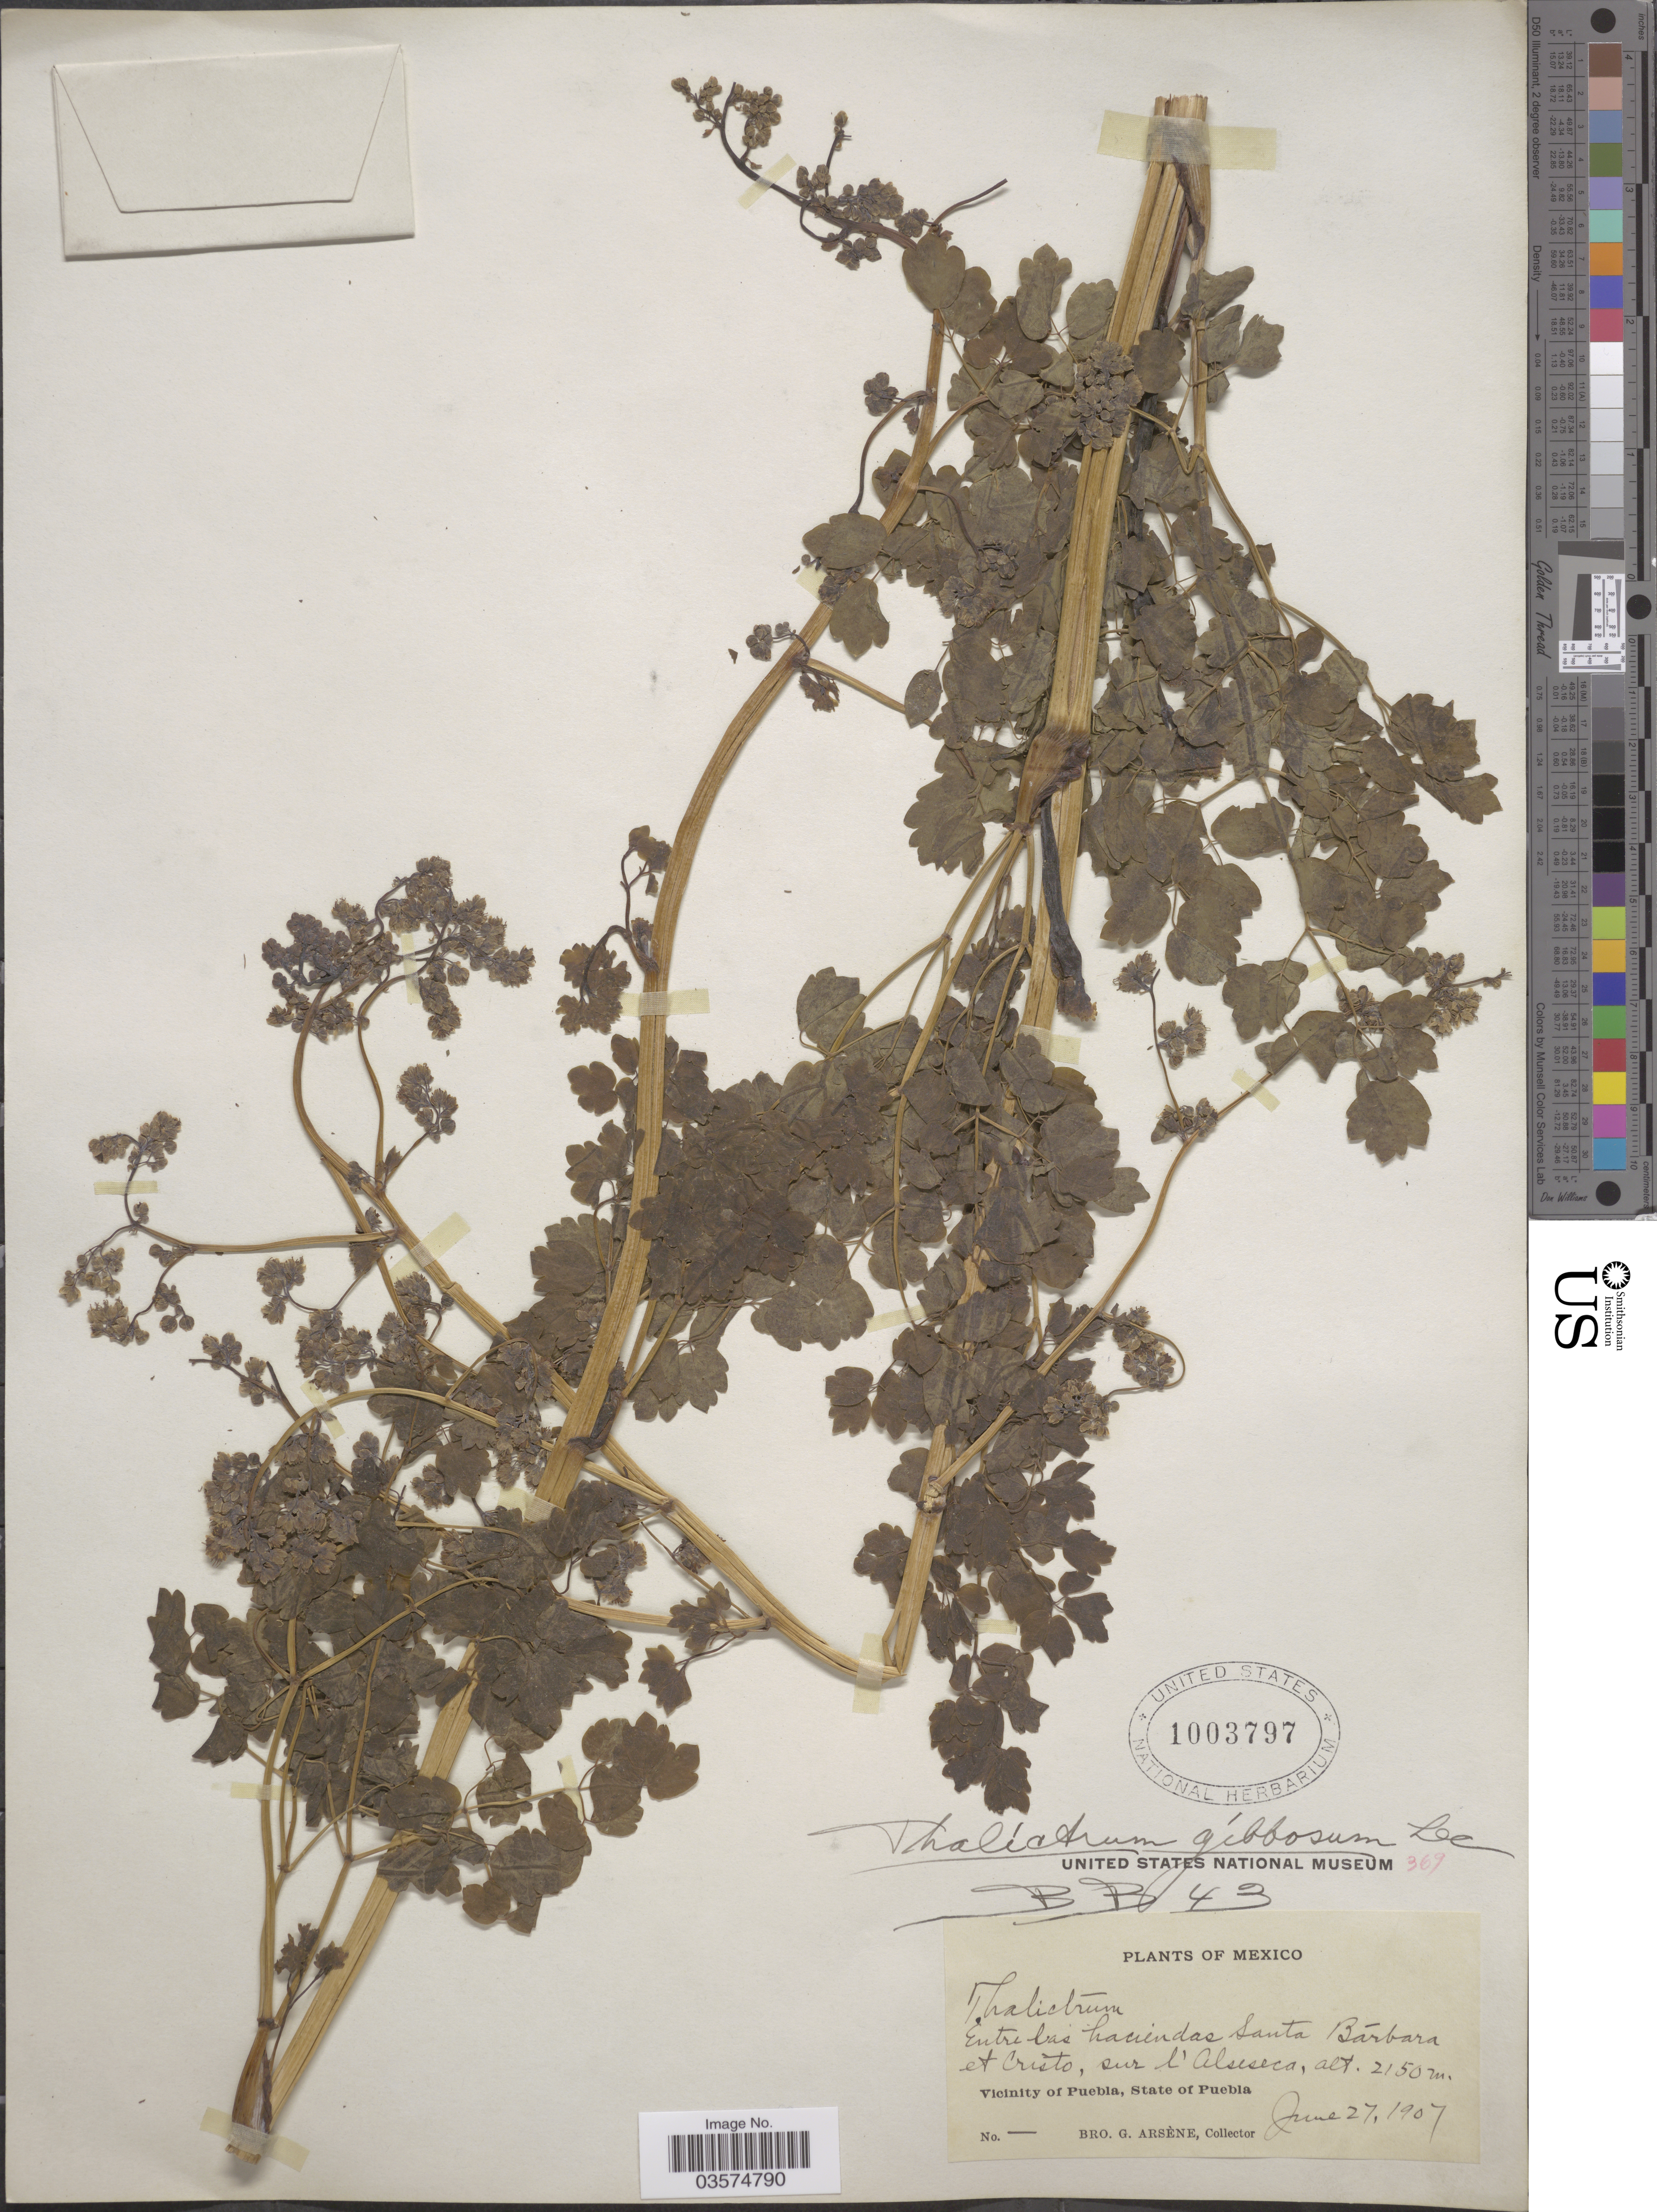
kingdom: Plantae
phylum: Tracheophyta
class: Magnoliopsida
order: Ranunculales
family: Ranunculaceae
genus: Thalictrum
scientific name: Thalictrum gibbosum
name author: Lec.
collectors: Bro. G. Arsène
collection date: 1907-06-27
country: Mexico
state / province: Puebla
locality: Entre las haciendas Santa Bárbara et Cristo, sur l' Alseseca. Vicinity of Puebla.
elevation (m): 2150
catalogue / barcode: US 1003797